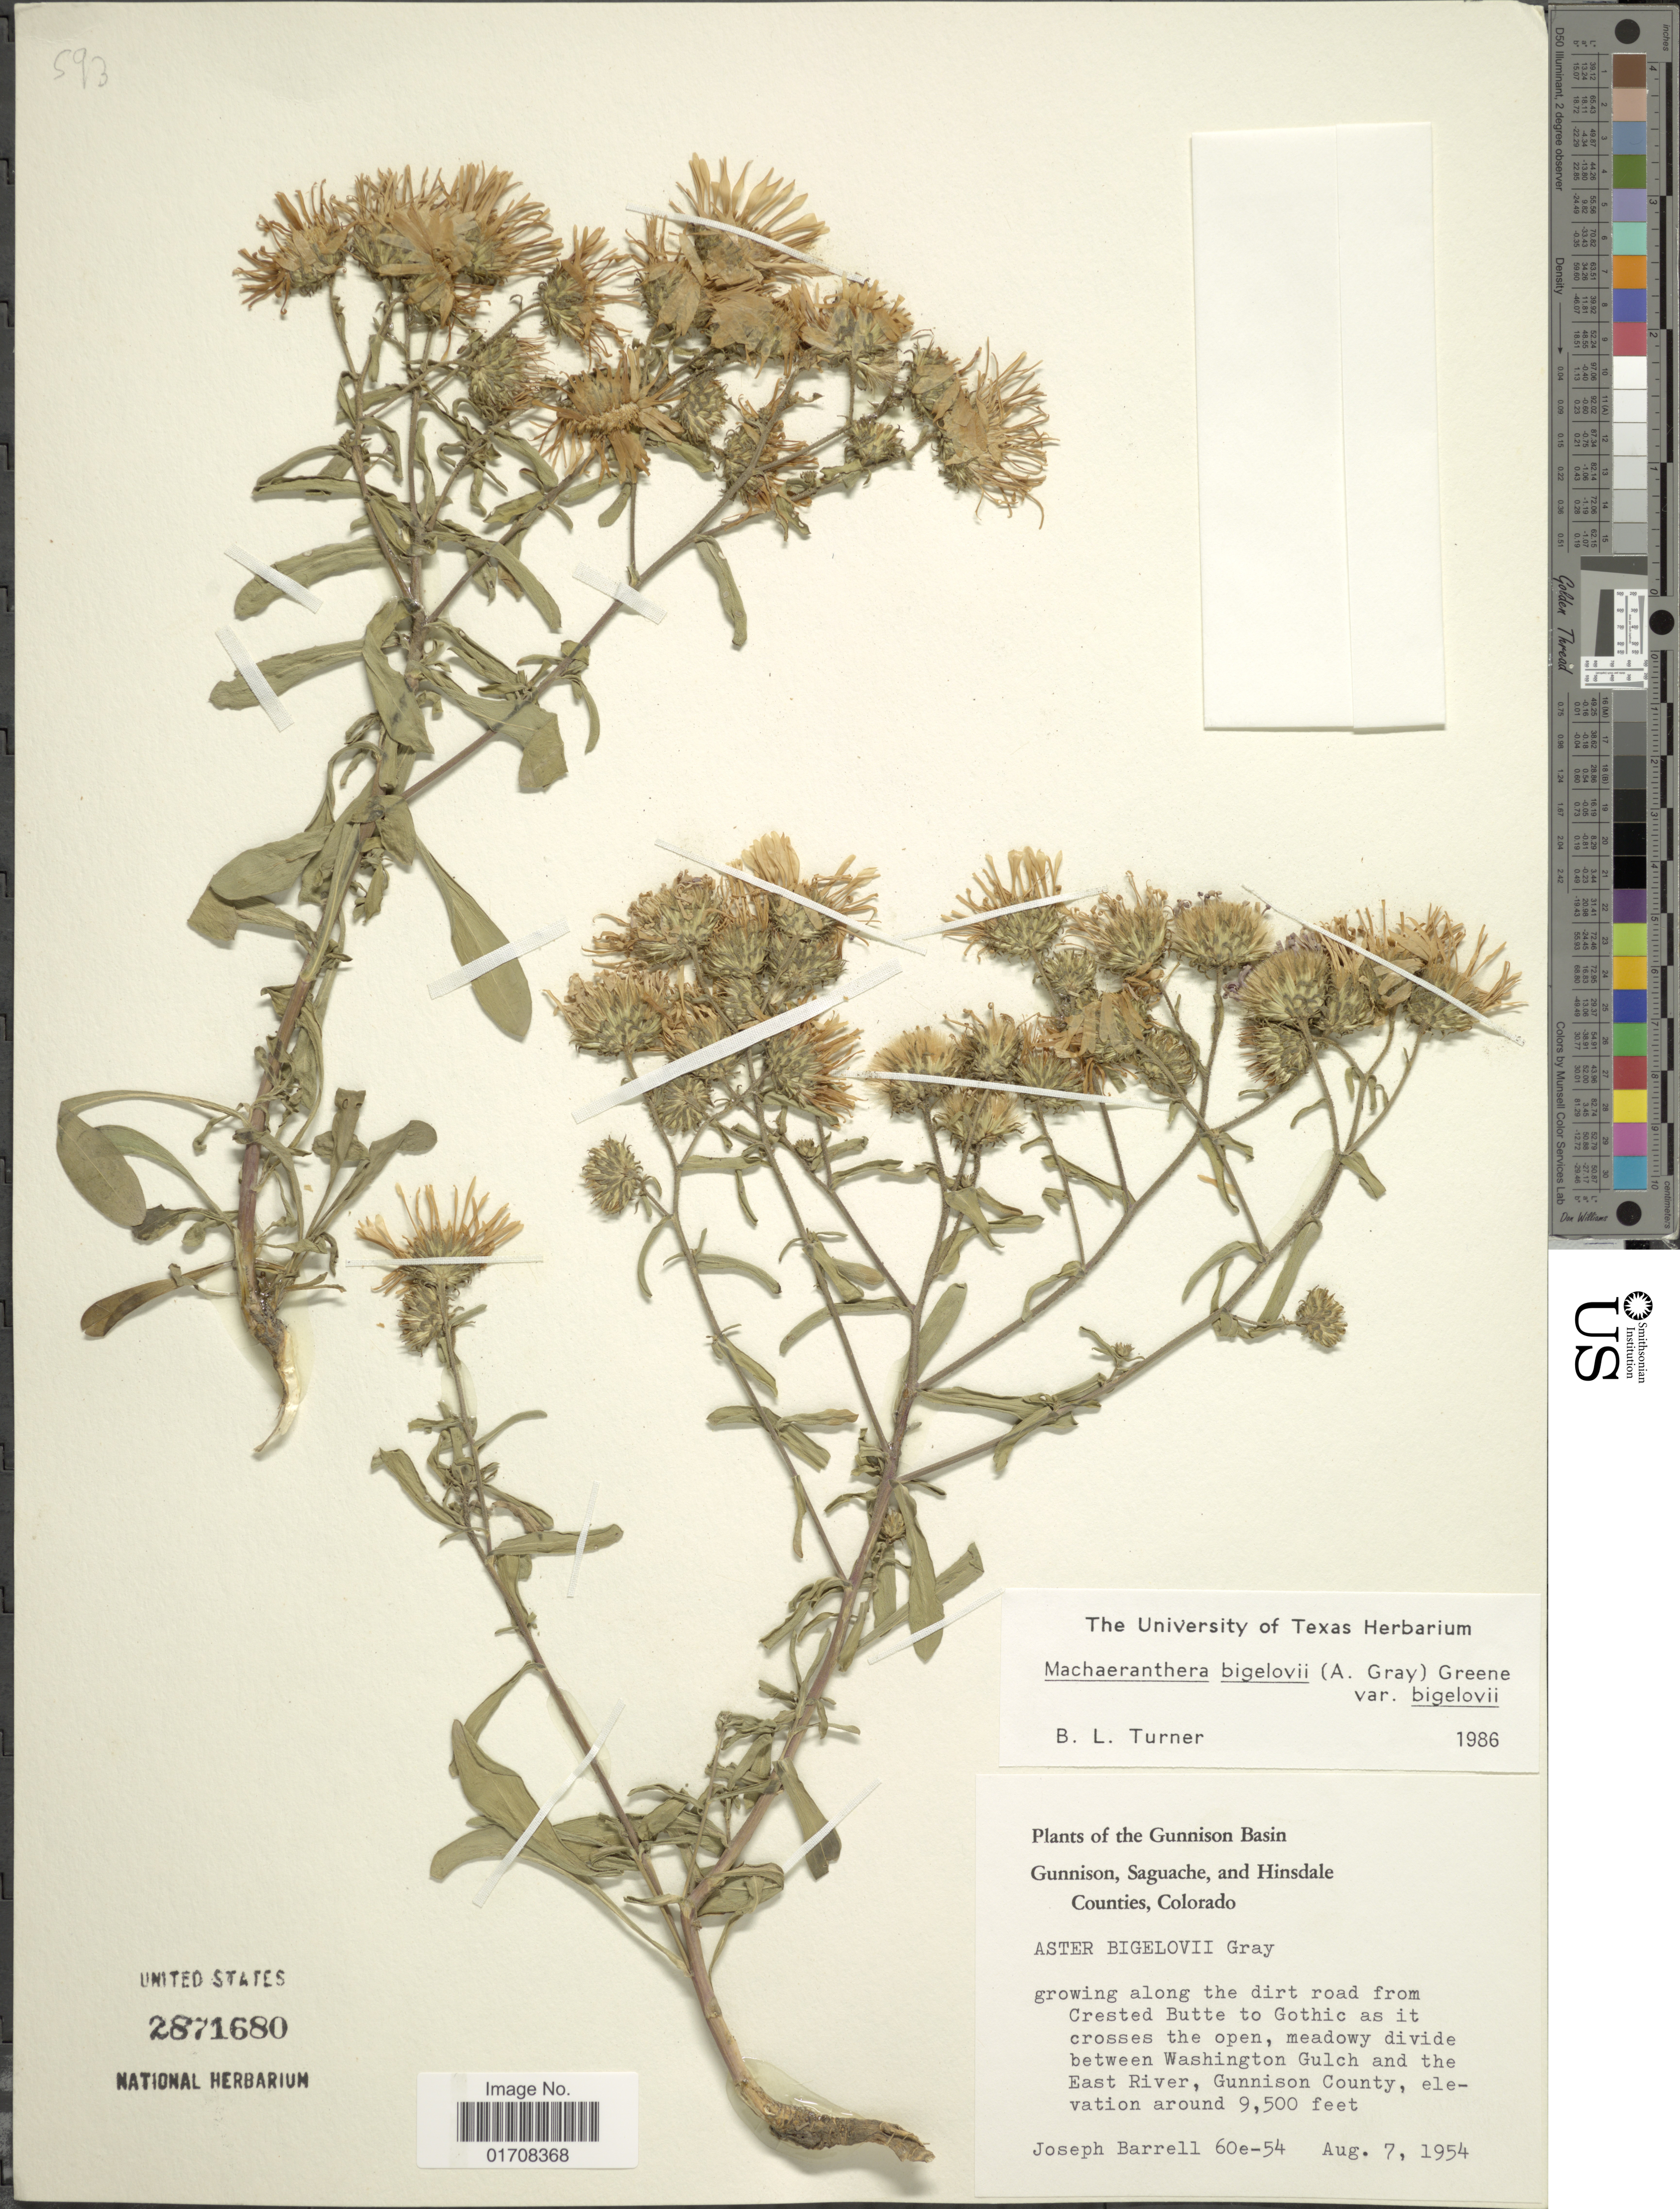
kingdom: Plantae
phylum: Tracheophyta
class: Magnoliopsida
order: Asterales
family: Asteraceae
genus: Machaeranthera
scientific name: Machaeranthera bigelovii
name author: (A. Gray) Greene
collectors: J. Barrell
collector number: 60e-54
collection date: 1954-08-07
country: United States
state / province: Colorado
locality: Gunnison Basin, road from Crested Butte to Gothic as it crosses the open meadowy divide between Washington Gulch and the Wast River, Gunnison County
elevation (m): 2896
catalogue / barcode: US 2871680